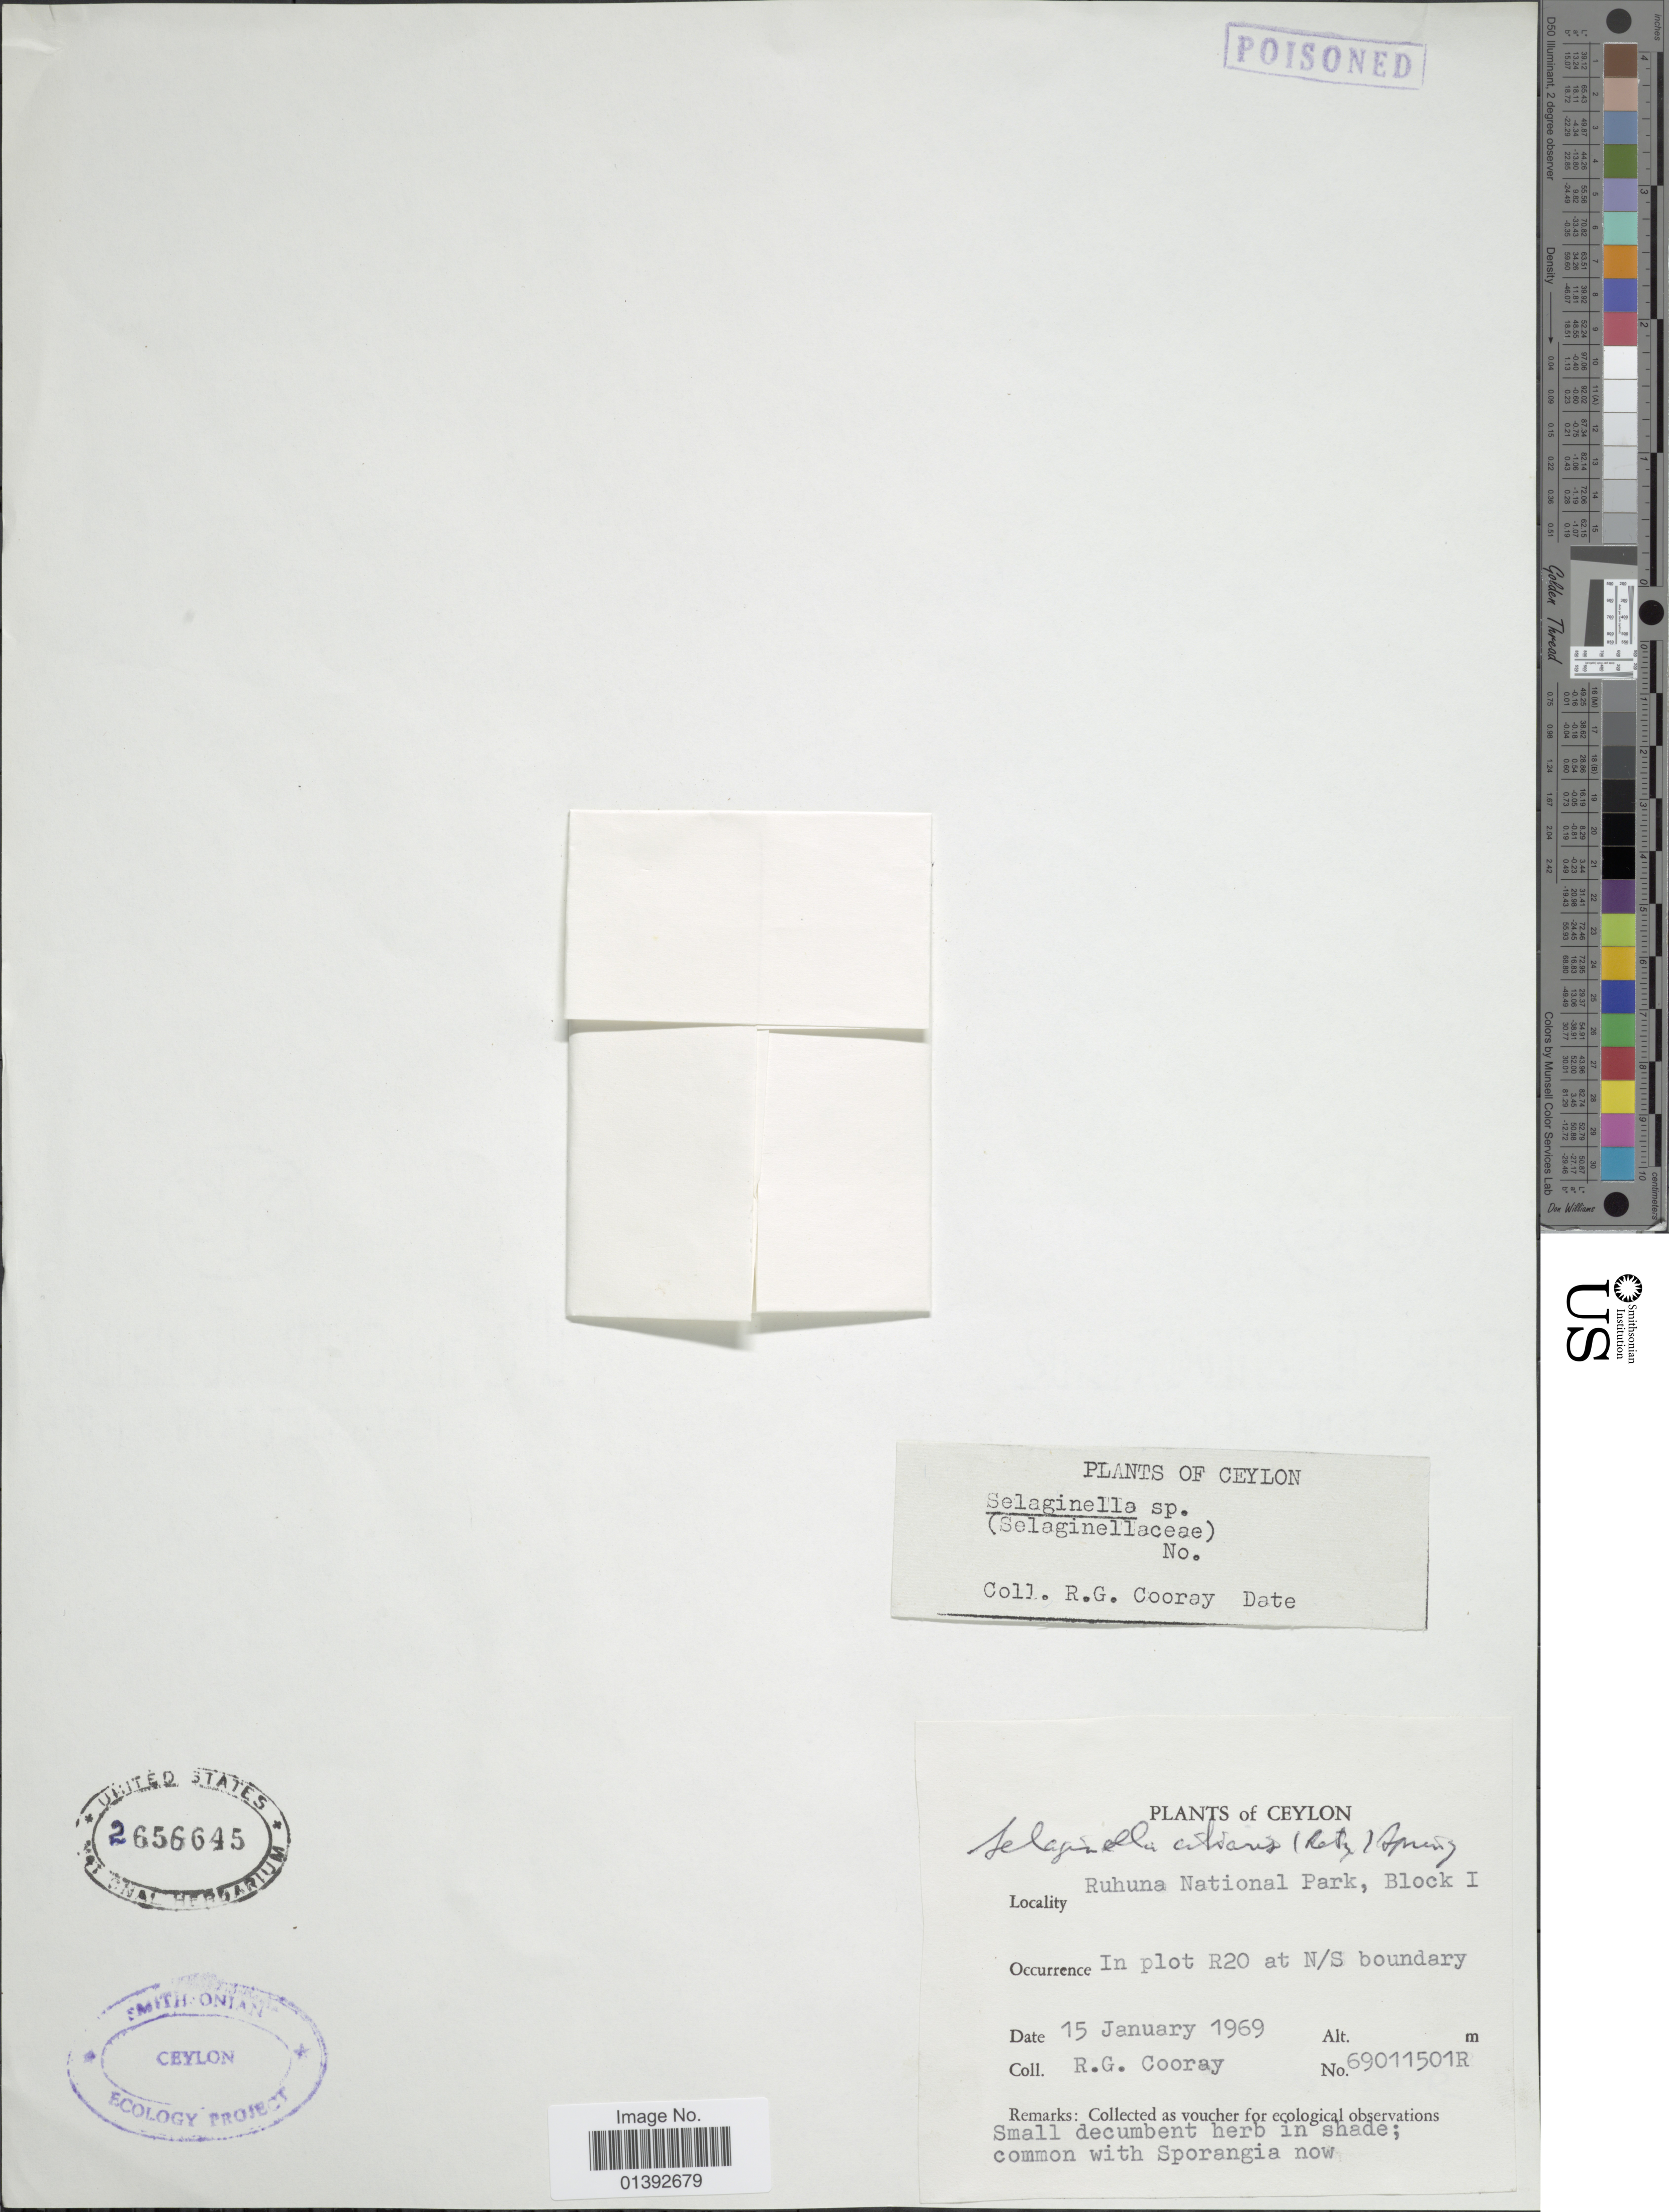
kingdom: Plantae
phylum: Tracheophyta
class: Lycopodiopsida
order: Selaginellales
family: Selaginellaceae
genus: Selaginella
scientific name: Selaginella ciliaris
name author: (Retz.) Spring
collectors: R. Cooray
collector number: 69011501R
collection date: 1969-01-15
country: Sri Lanka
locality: Ceylon, Ruhuna National Park, Block I, in plot R20 at N/S boundary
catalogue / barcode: US 25656645